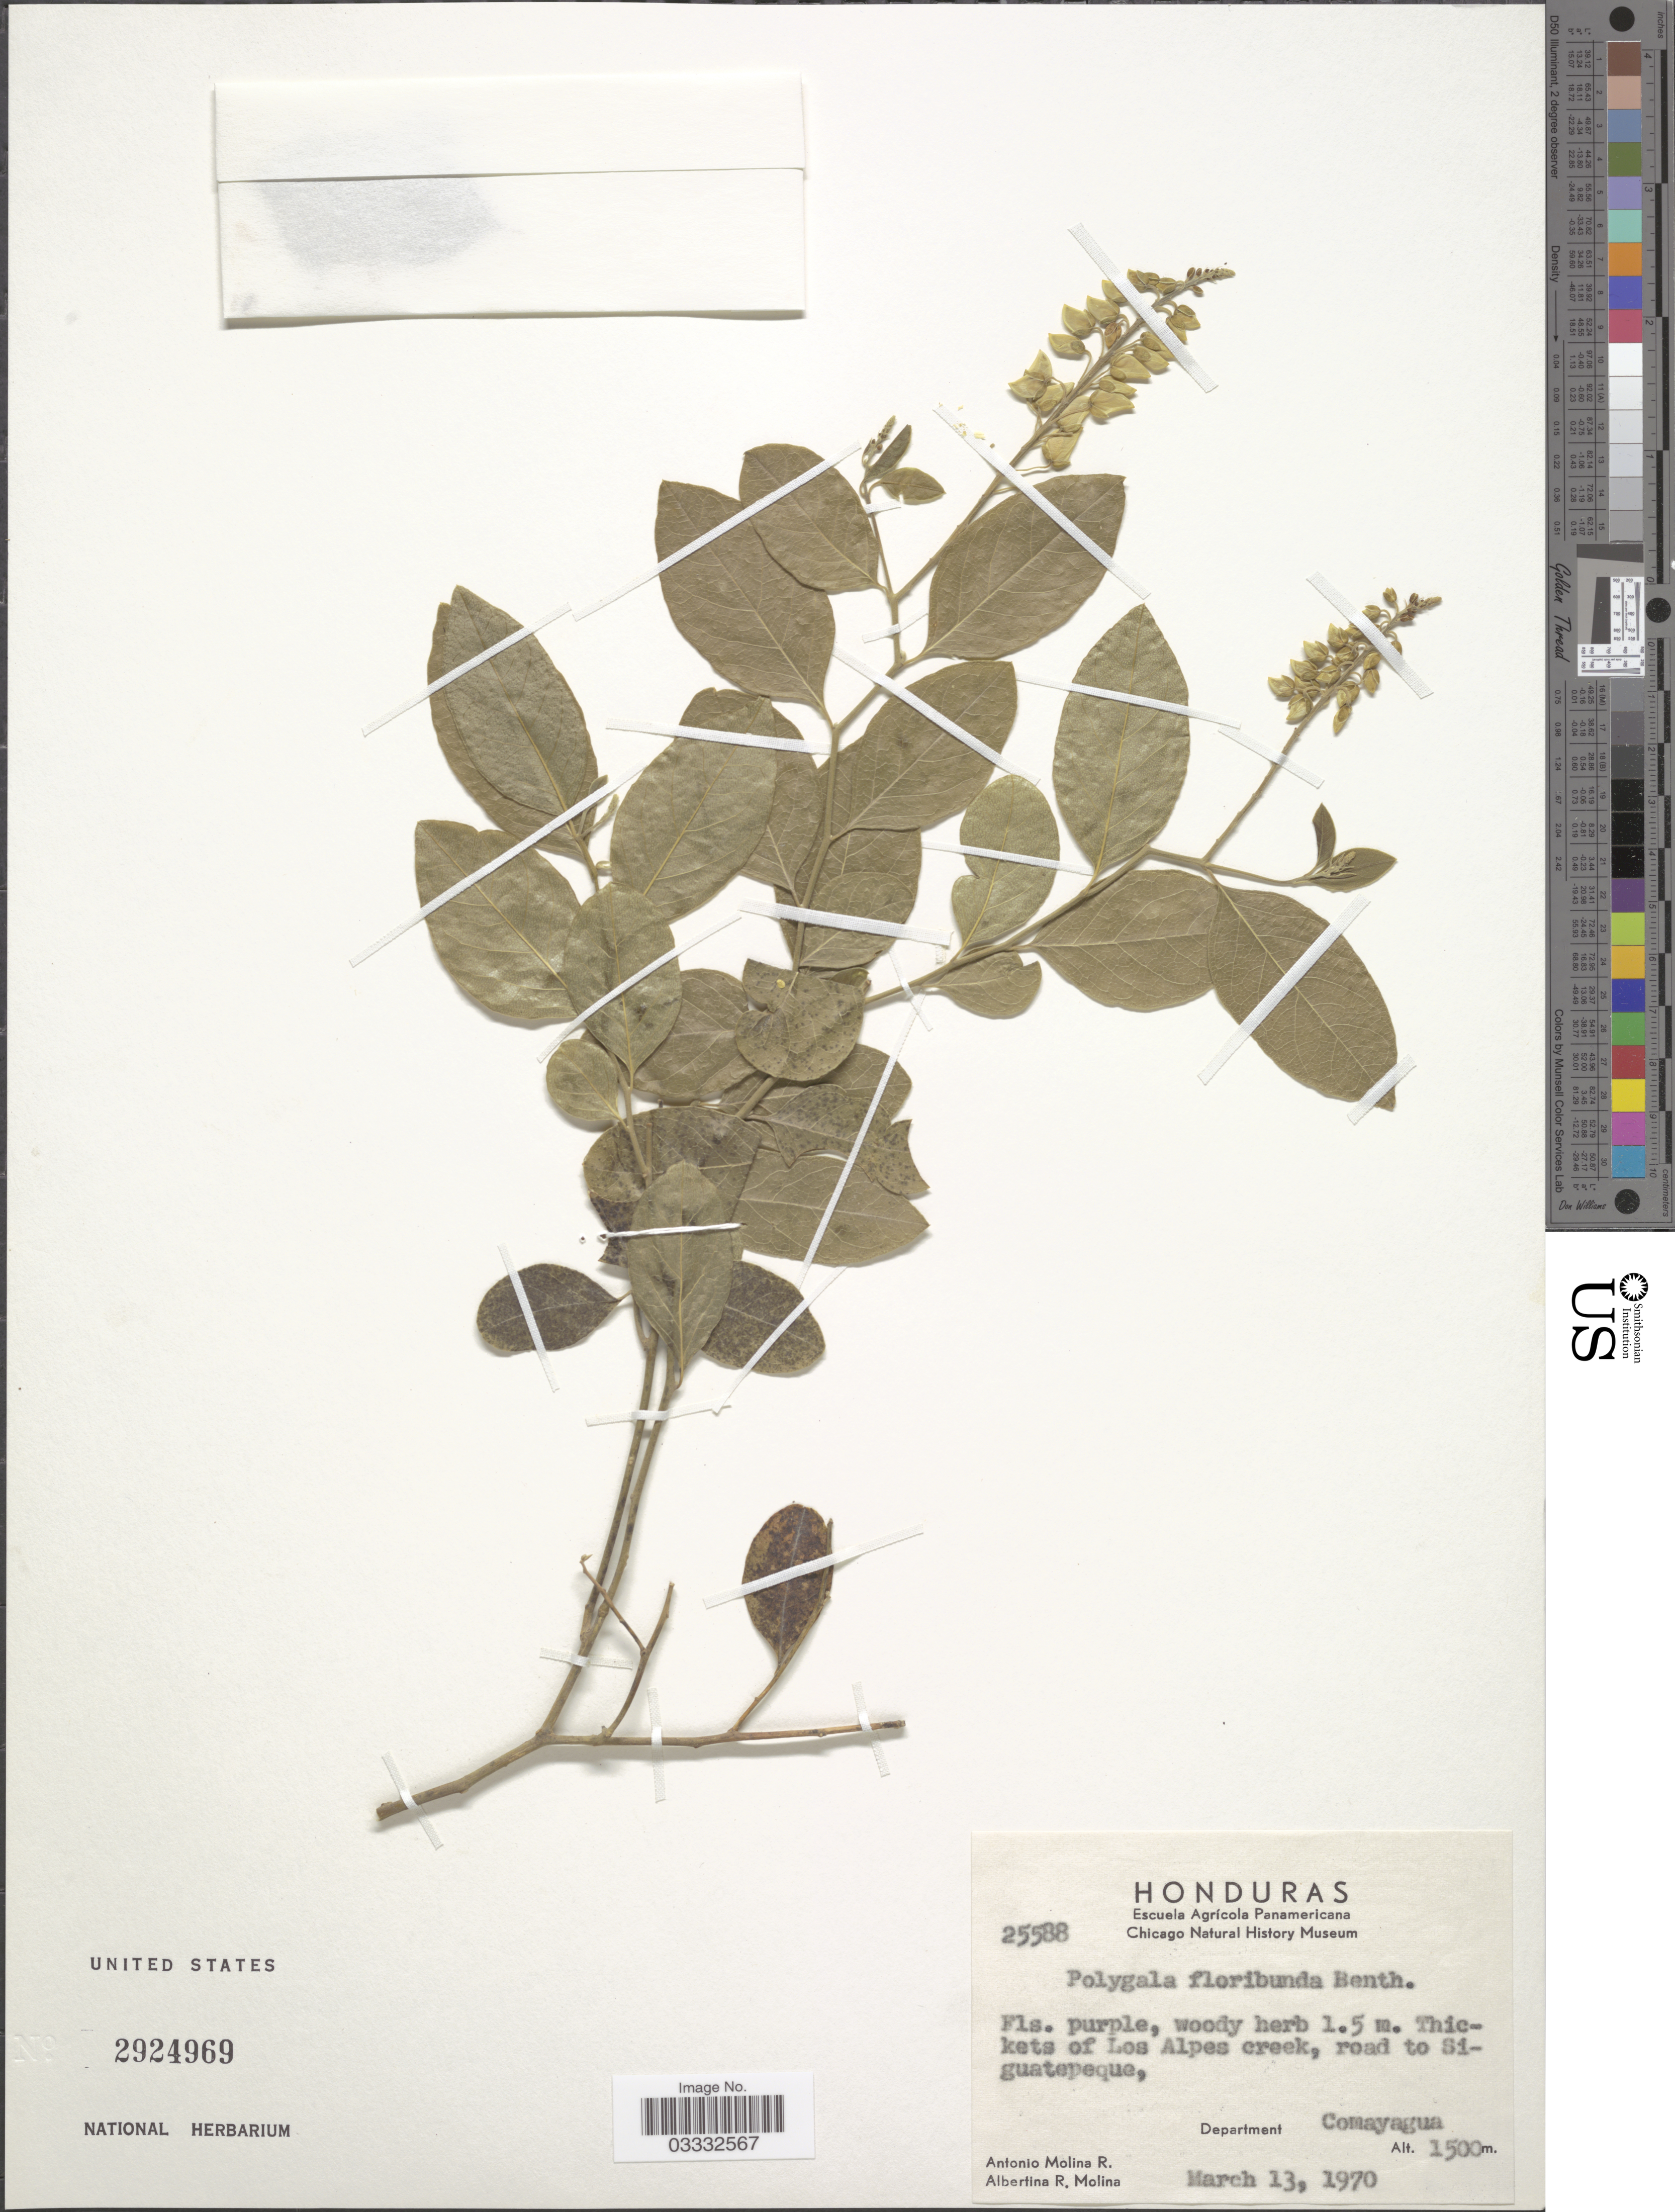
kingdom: Plantae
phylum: Tracheophyta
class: Magnoliopsida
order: Fabales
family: Polygalaceae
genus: Asemeia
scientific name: Asemeia securidaca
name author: (Chodat) J.F.B. Pastore & J.R. Abbott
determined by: Liesner, R. L.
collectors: A. Molina R. & A. R. Molina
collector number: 25588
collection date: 1970-03-13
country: Honduras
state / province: Comayagua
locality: Thickets of Los Alpes creek, road to Siguatepeque, Department Comayagua.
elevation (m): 1500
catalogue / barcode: US 2924969